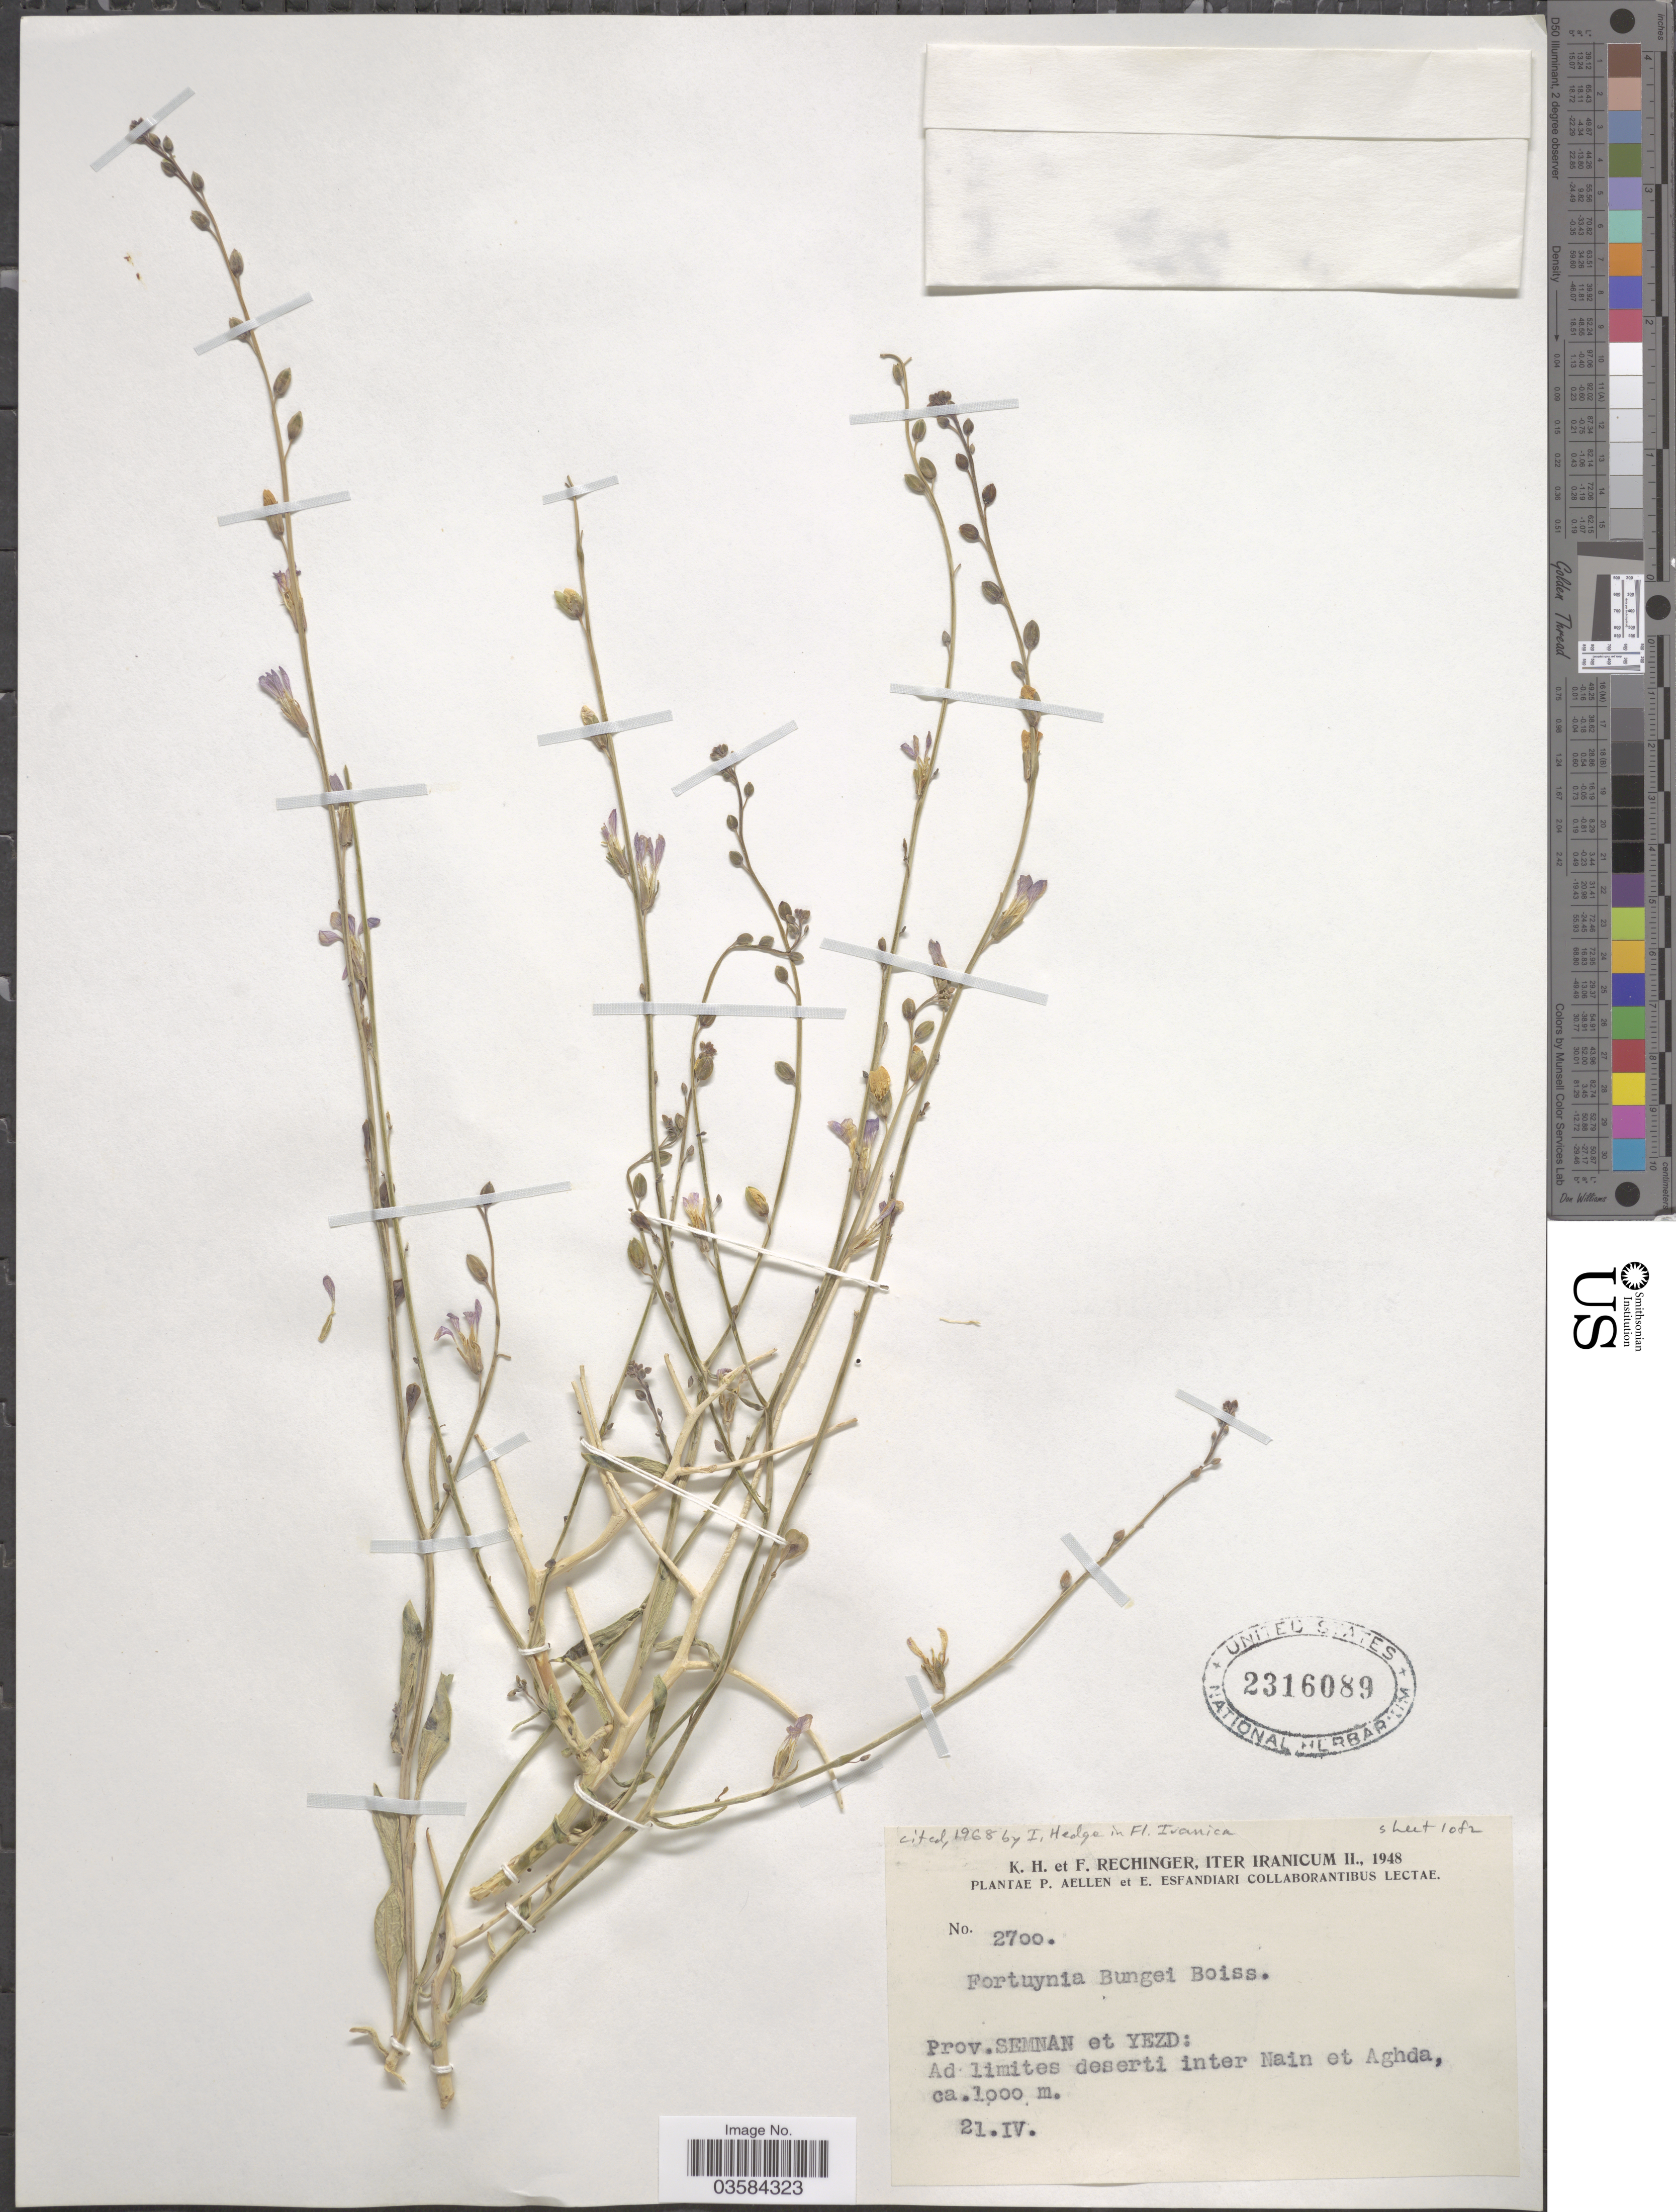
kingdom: Plantae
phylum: Tracheophyta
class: Magnoliopsida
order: Brassicales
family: Brassicaceae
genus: Fortuynia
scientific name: Fortuynia bungei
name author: Boiss.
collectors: K. H. Rechinger, F. Rechinger, P. Aellen & E. Esfandiari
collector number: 2700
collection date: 1948-04-21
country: Iran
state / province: Semnan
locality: Prov. Semnan et Yezd: Ad limites deserti inter Nain et Aghda.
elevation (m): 1000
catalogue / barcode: US 2316089